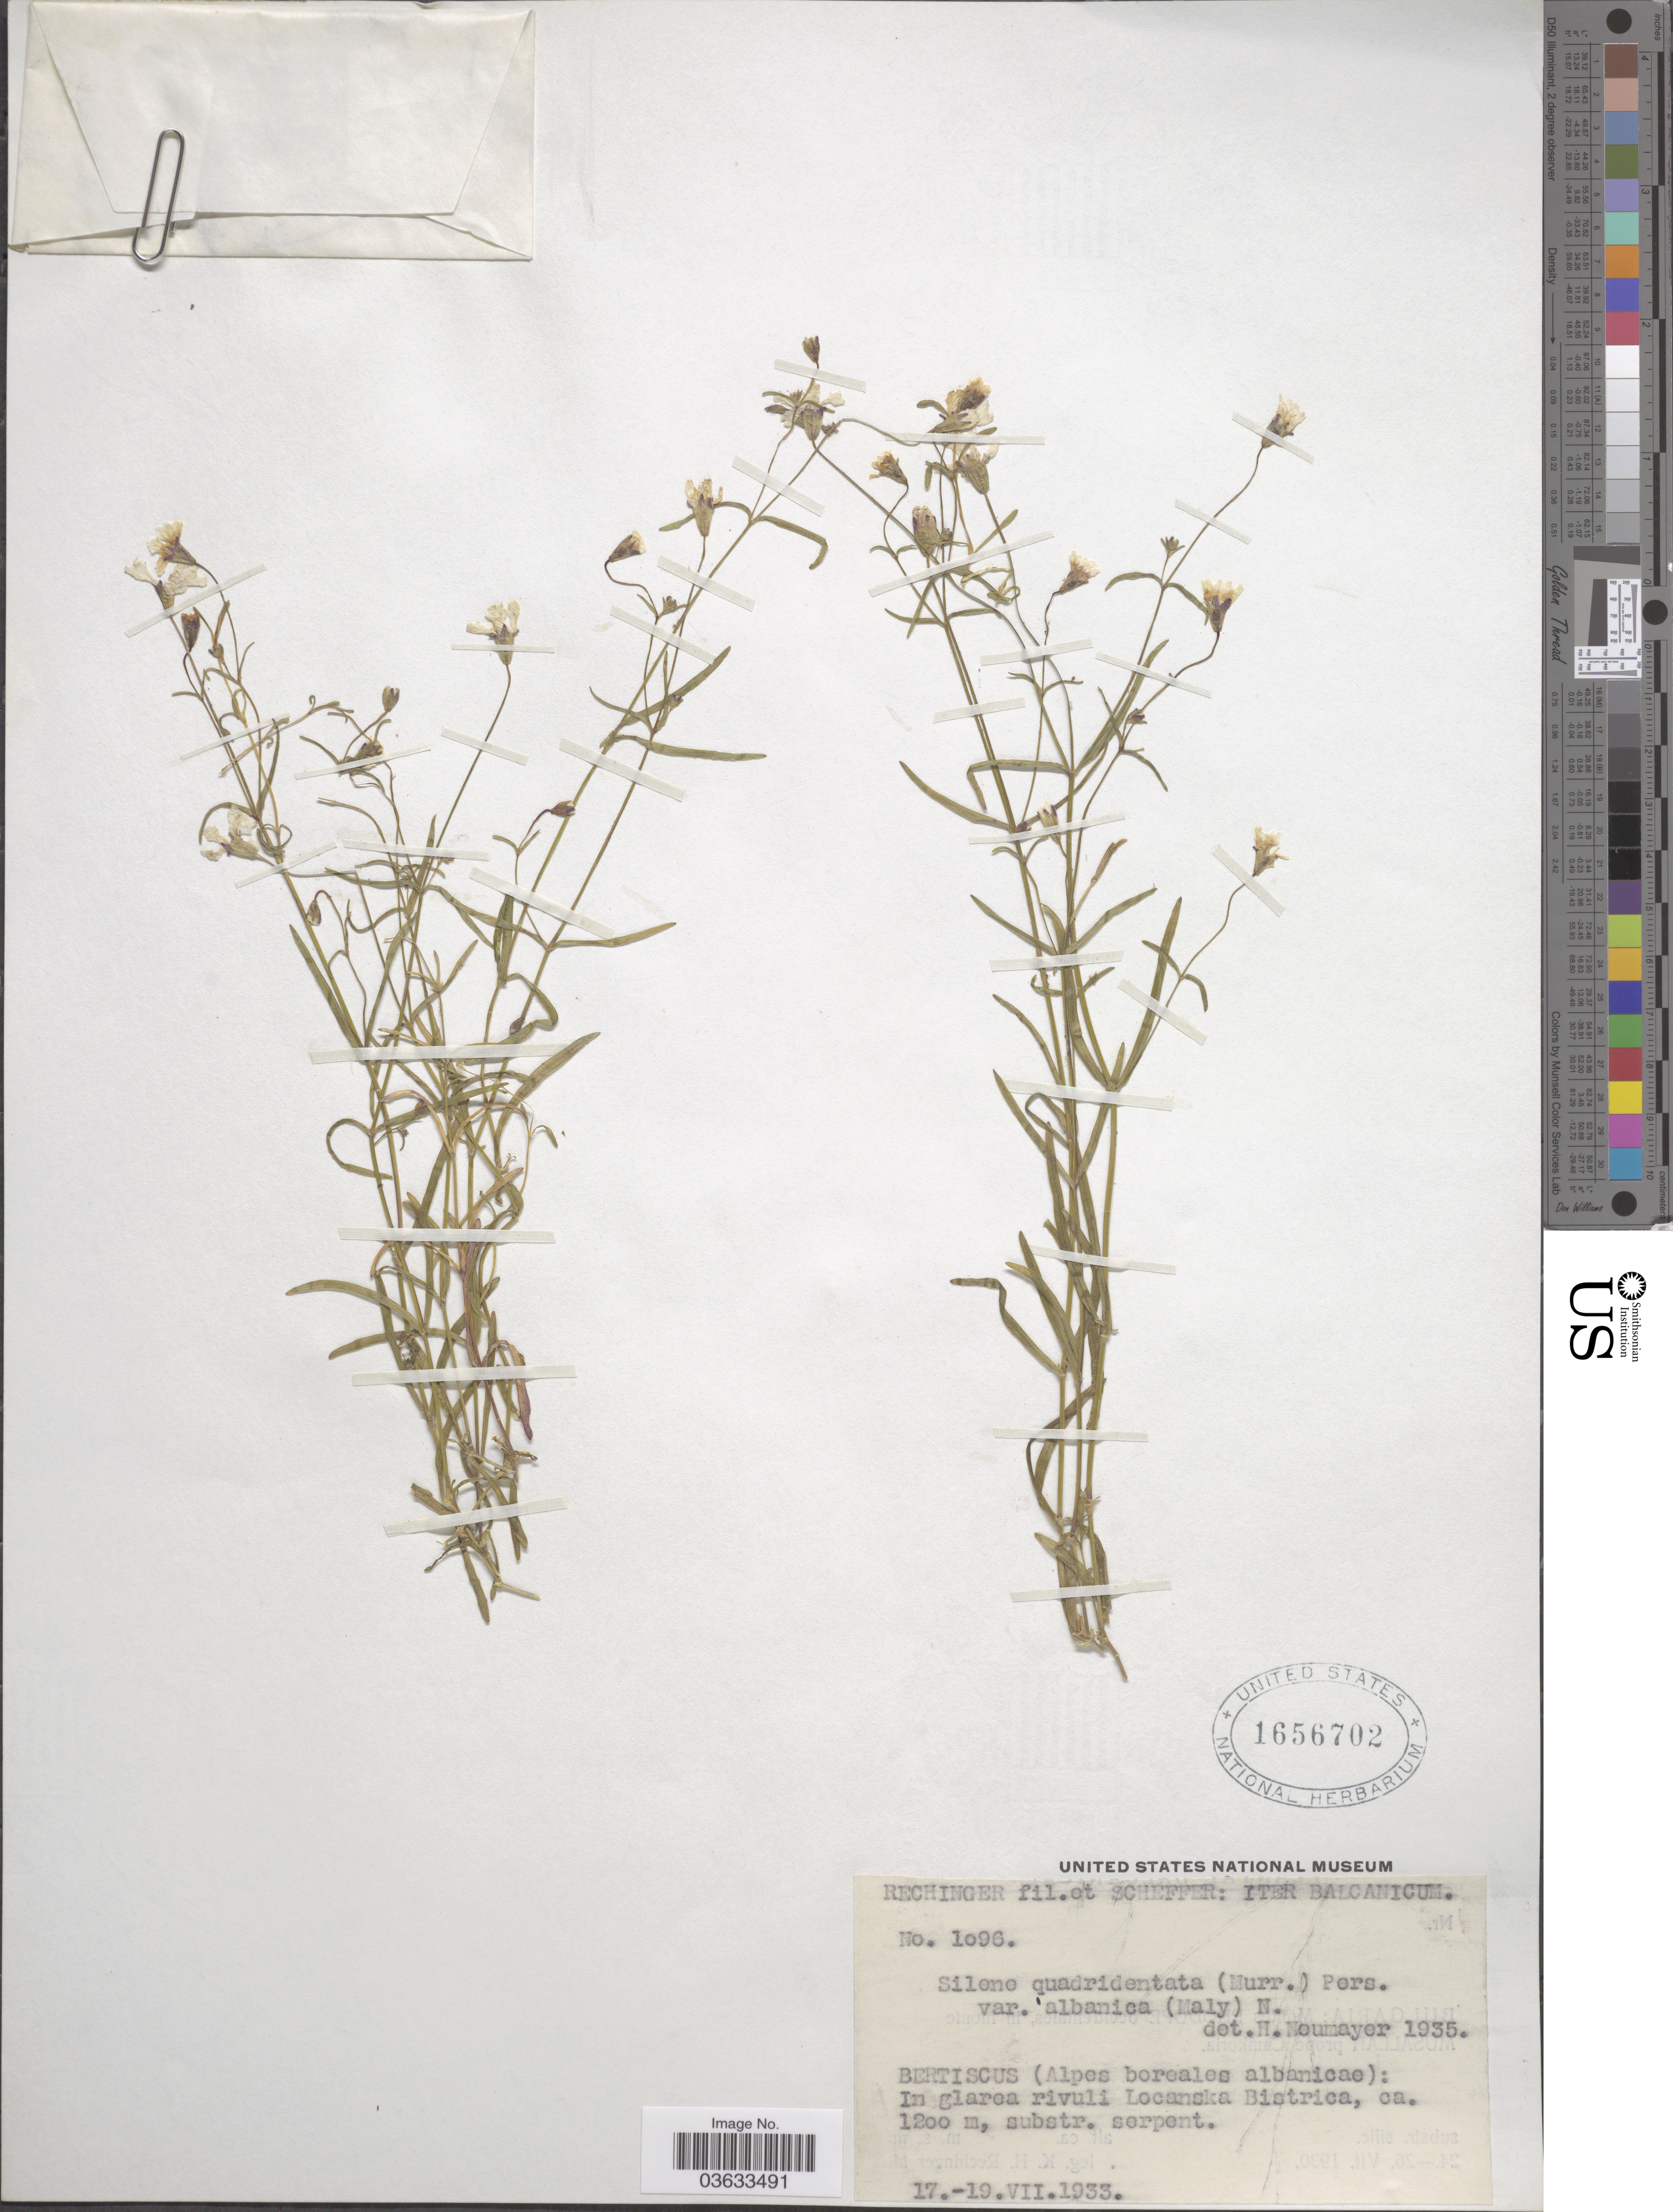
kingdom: Plantae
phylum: Tracheophyta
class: Magnoliopsida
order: Caryophyllales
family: Caryophyllaceae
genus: Silene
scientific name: Silene quadridentata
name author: Pers.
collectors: -- Rechinger & Scheffer, --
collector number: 1096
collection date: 1933-07-17/1933-07-19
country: Albania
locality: Iter Balcanicum. Bertiscus (Alpes boreales albanicae): In glarea rivuli Locanska Bistrica.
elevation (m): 1200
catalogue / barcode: US 1656702